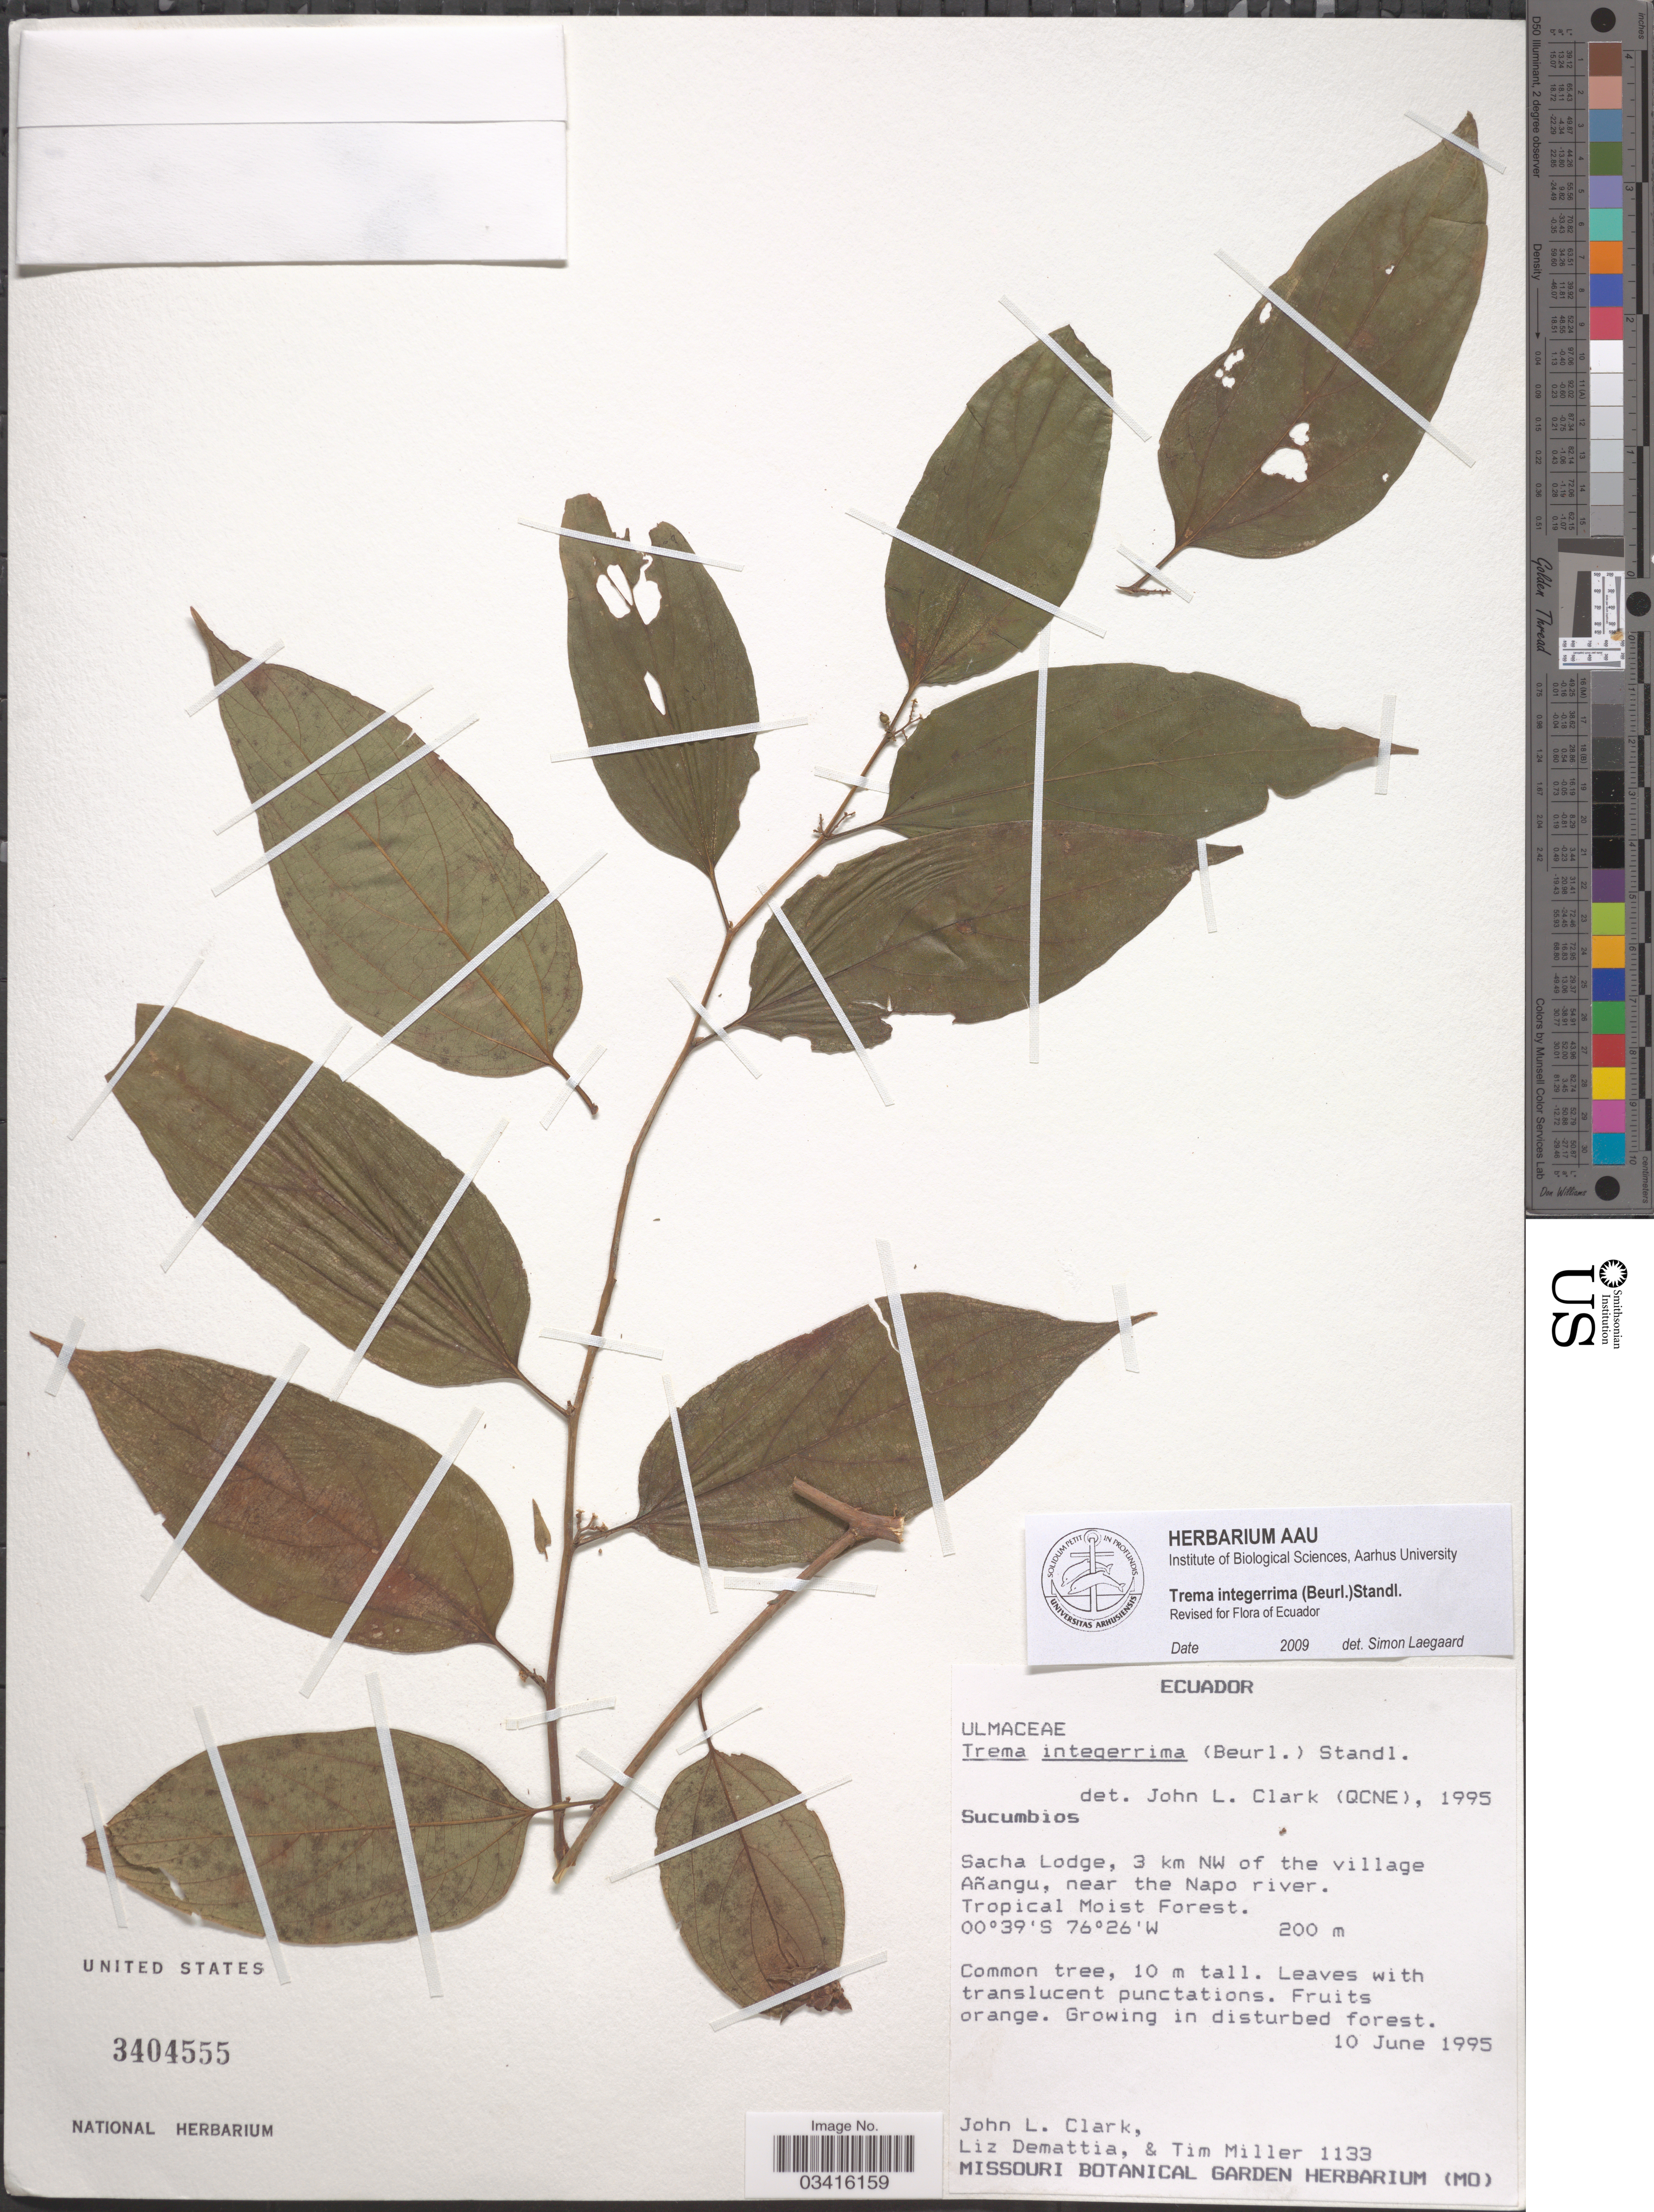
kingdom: Plantae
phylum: Tracheophyta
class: Magnoliopsida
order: Rosales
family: Cannabaceae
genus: Trema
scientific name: Trema integerrimum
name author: (Beurl.) Standl.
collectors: J. L. Clark, L. Demattia & T. Miller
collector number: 1133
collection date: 1995-06-10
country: Ecuador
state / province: Sucumbíos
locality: Sacha Lodge, 3 km NW of the village Añangu, near tthe Napo river.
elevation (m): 200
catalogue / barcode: US 3404555